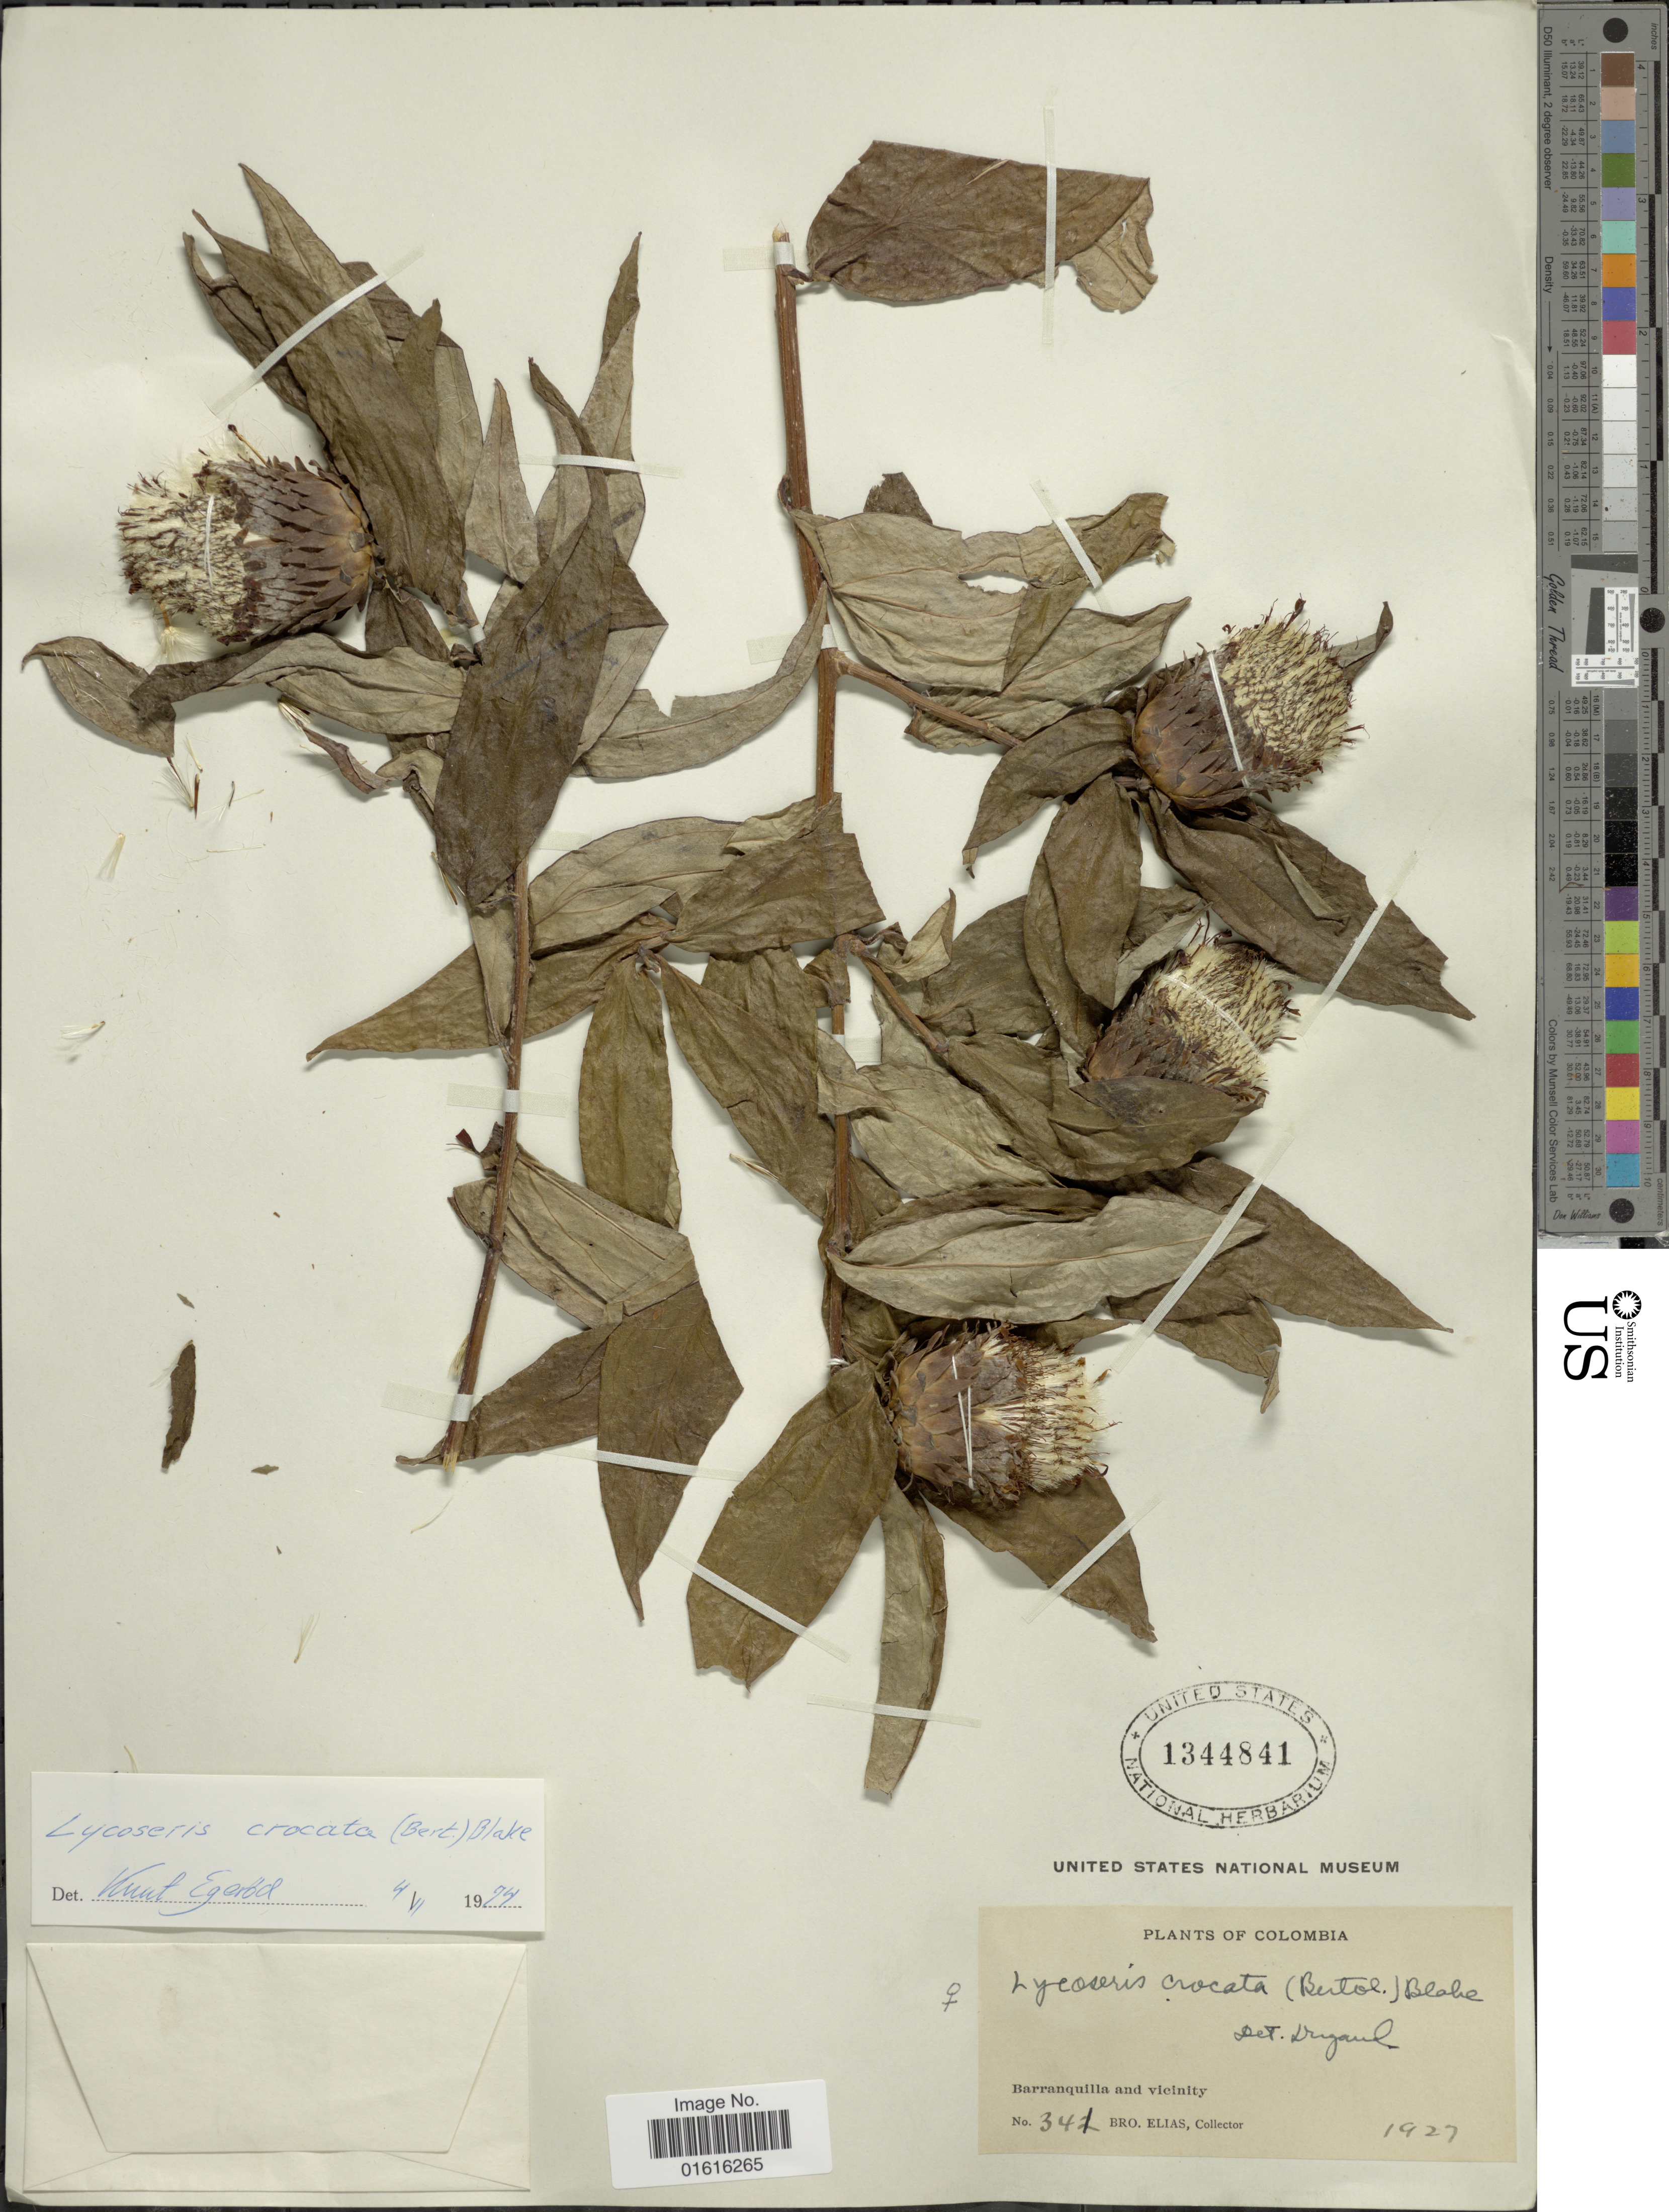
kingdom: Plantae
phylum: Tracheophyta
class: Magnoliopsida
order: Asterales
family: Asteraceae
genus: Lycoseris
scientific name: Lycoseris crocata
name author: S.F. Blake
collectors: Bro. Elias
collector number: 341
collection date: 1927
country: Colombia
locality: Barranquilla and vicinity.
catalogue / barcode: US 1344841